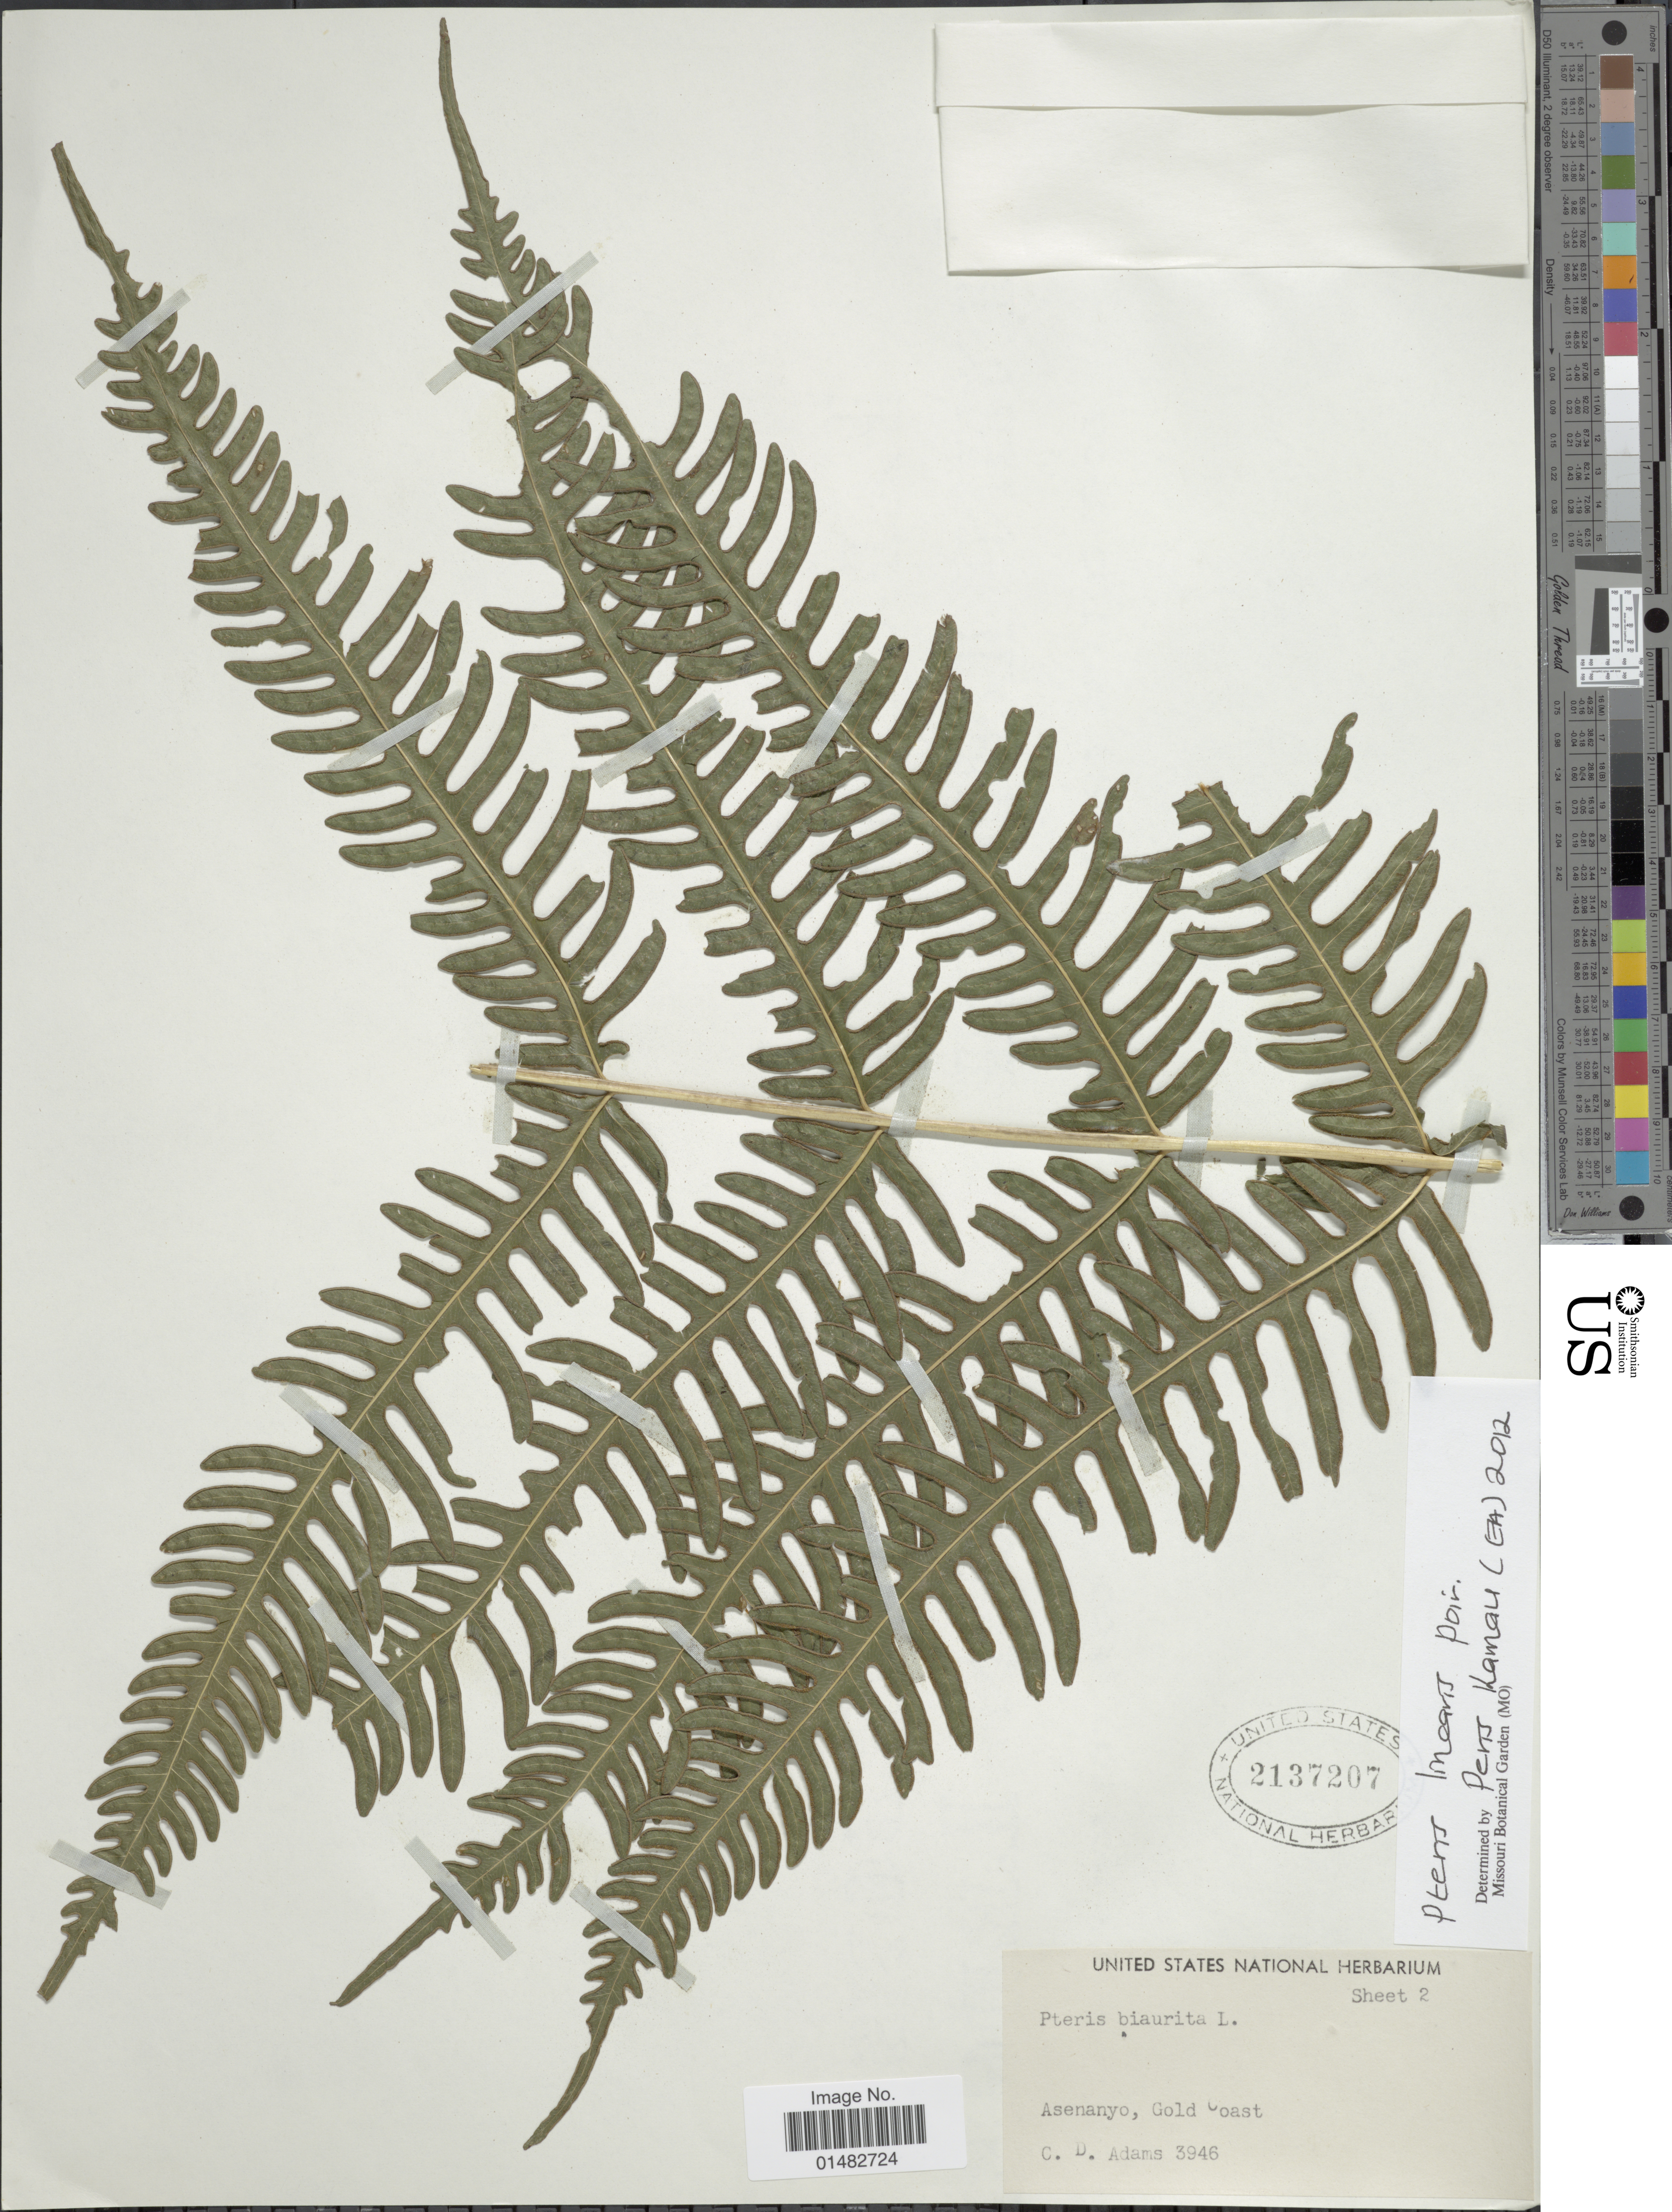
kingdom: Plantae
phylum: Tracheophyta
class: Polypodiopsida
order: Polypodiales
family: Pteridaceae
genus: Pteris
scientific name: Pteris linearis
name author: Poir.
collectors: C. D. Adams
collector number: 3946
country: Ghana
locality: Asenanyo, Gold Coast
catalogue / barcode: US 2137207